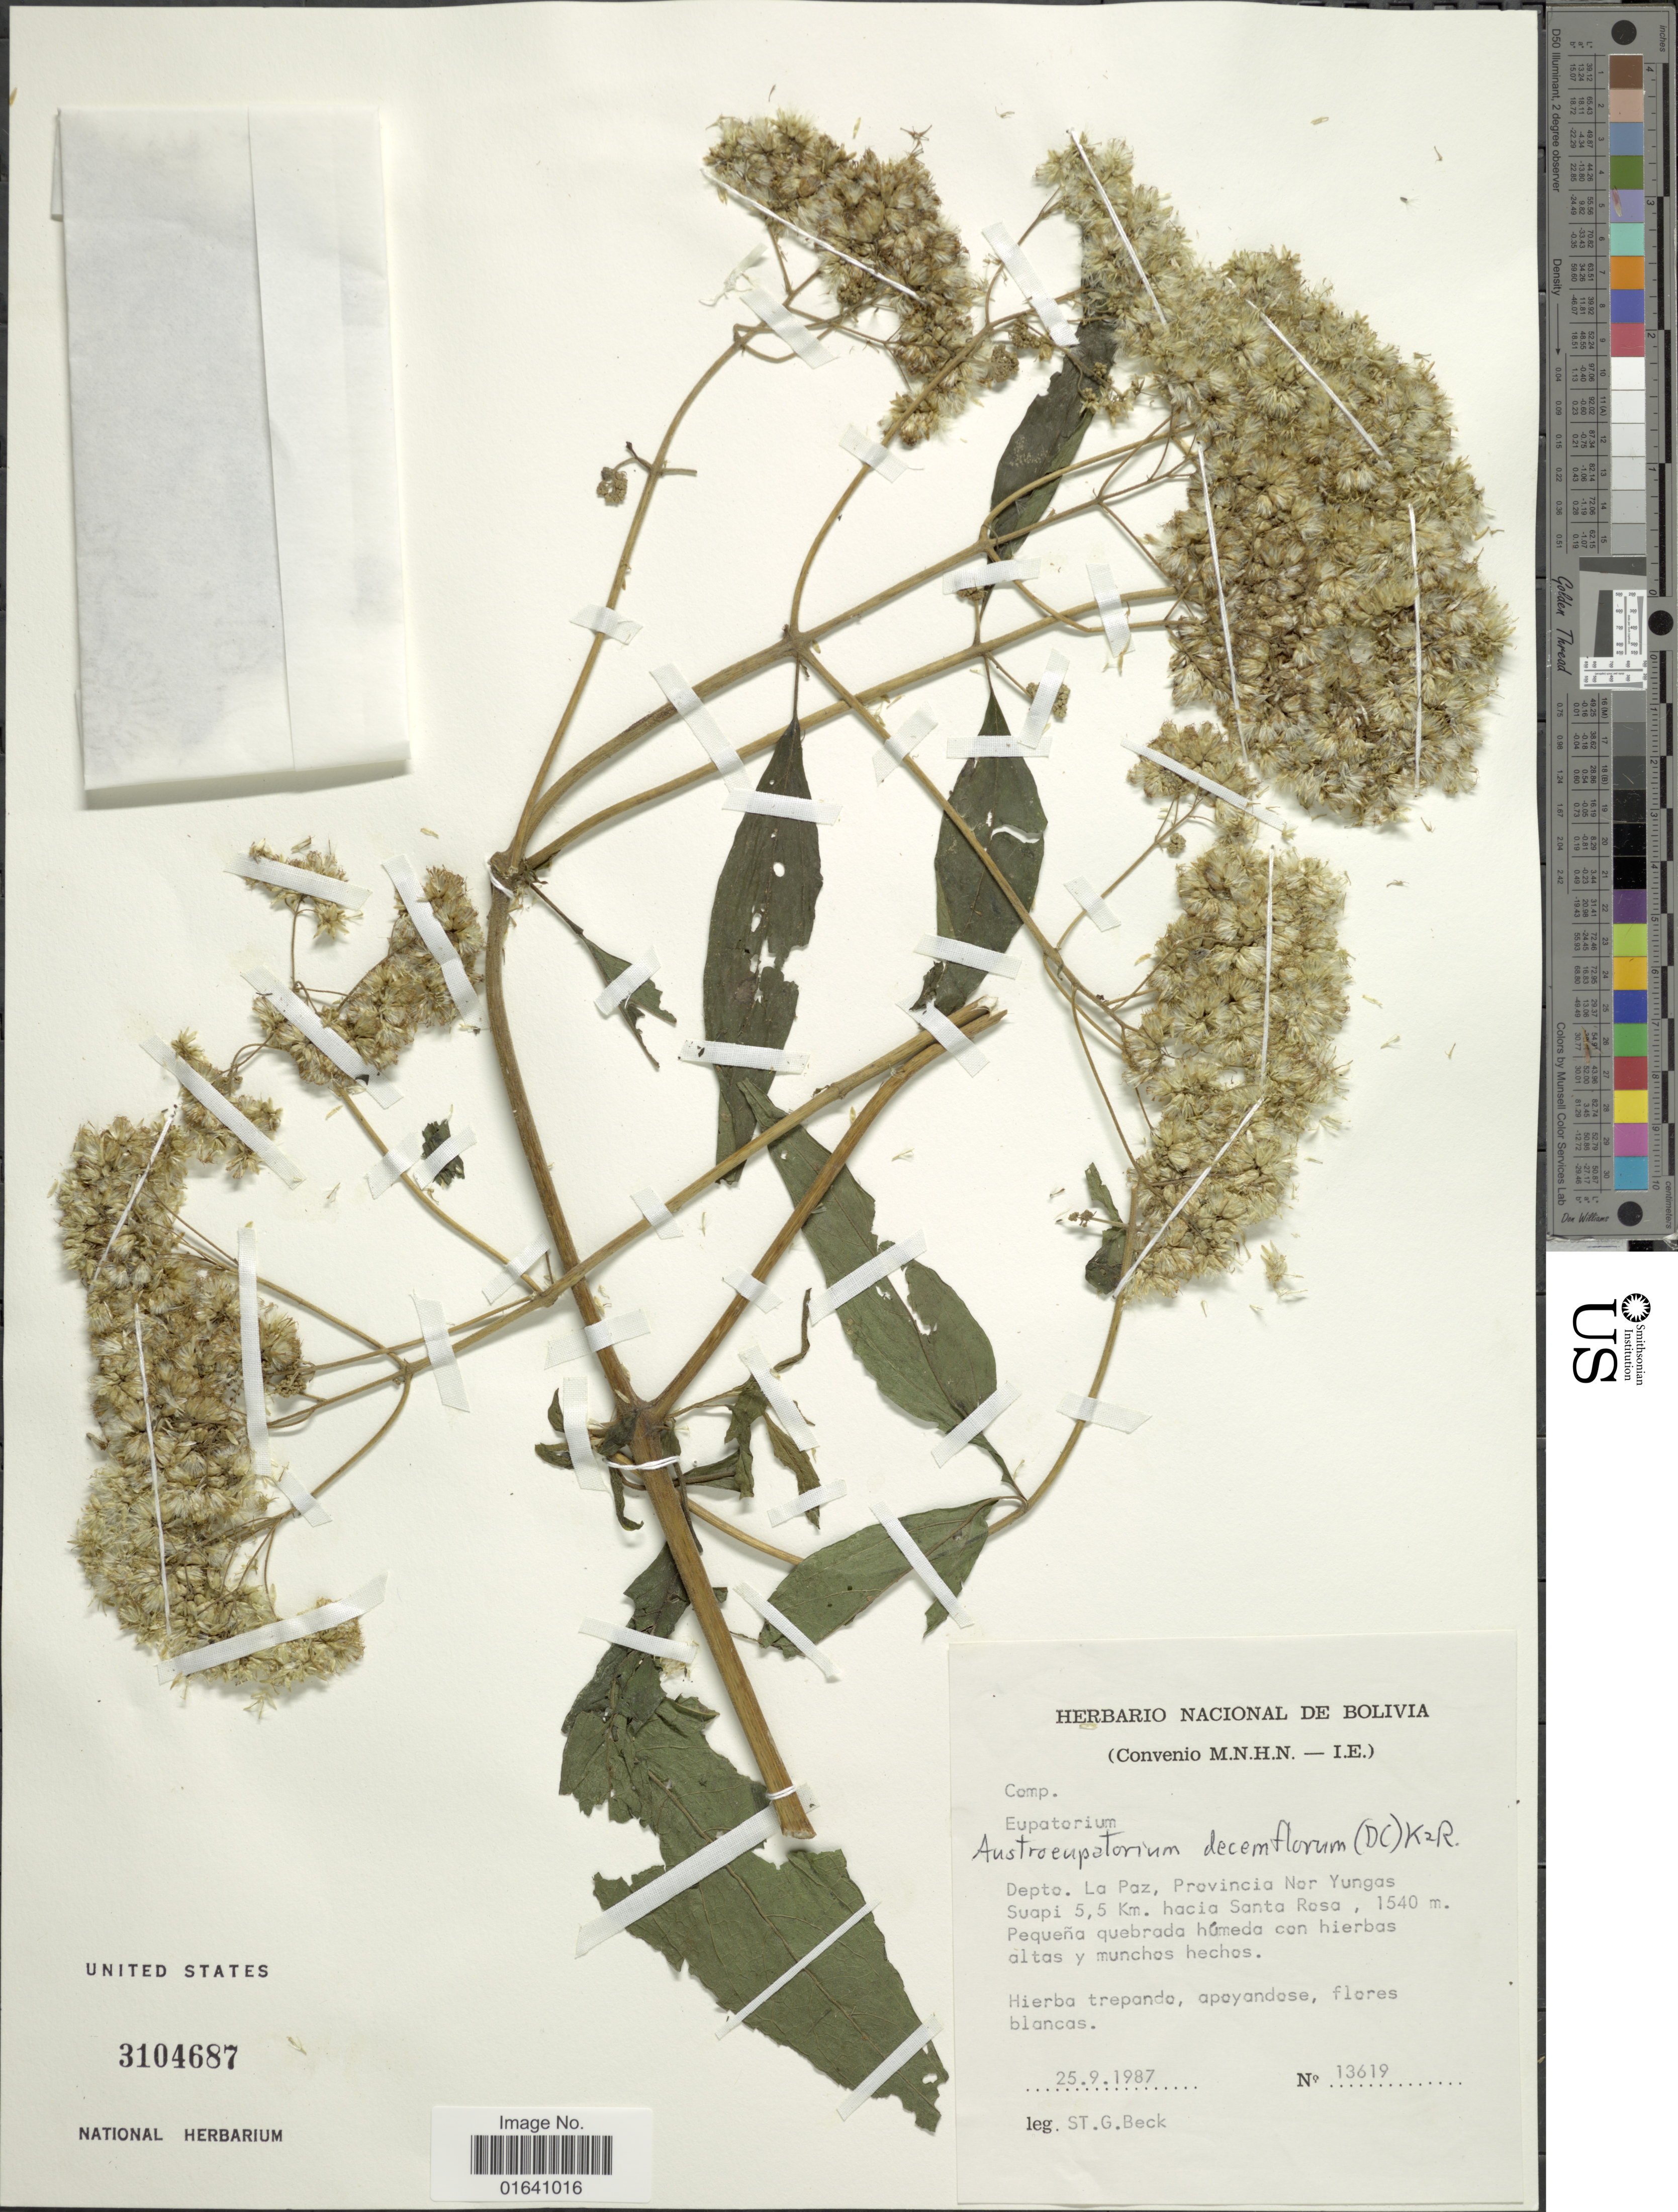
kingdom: Plantae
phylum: Tracheophyta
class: Magnoliopsida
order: Asterales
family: Asteraceae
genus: Austroeupatorium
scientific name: Austroeupatorium decemflorum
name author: (DC.) R.M. King & H. Rob.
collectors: S. G. Beck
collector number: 13619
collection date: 1987-09-25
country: Bolivia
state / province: La Paz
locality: Depto. La Paz, Provincia Nor Yungas Suapi 5,5 Km hacia Santa Rosa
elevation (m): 1540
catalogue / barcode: US 3104687